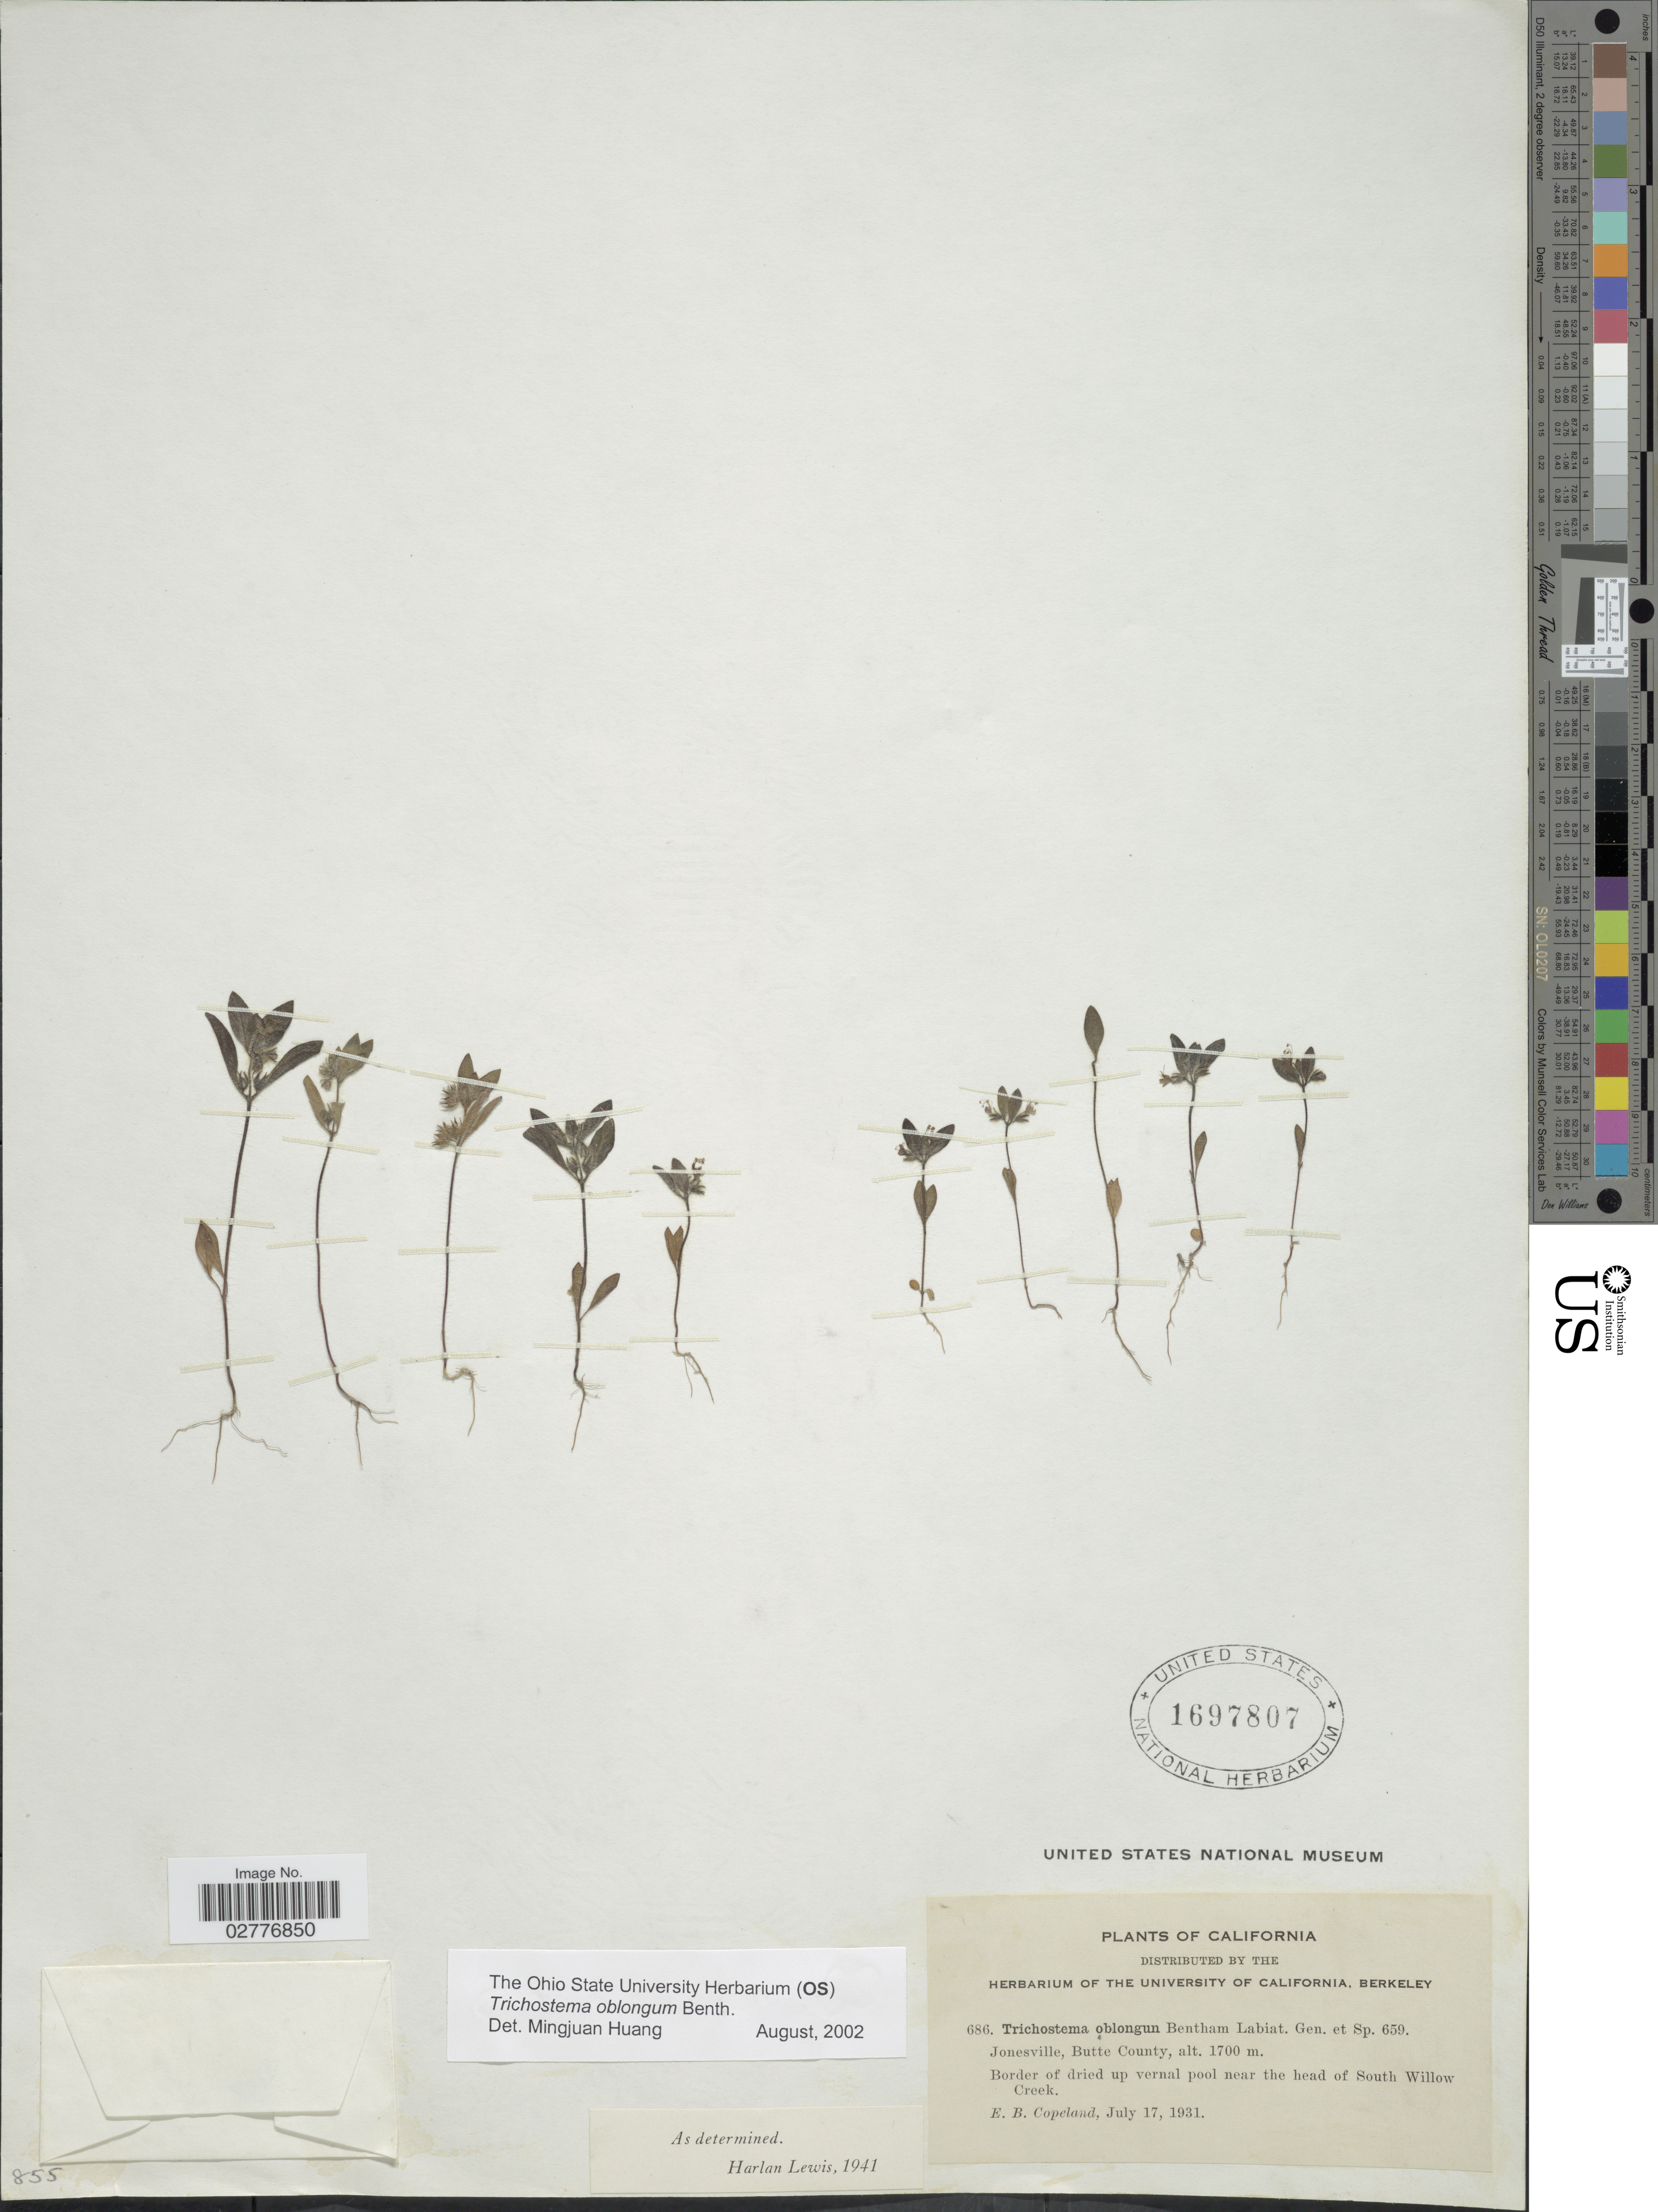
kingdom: Plantae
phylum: Tracheophyta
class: Magnoliopsida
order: Lamiales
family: Lamiaceae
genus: Trichostema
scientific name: Trichostema oblongum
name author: Benth.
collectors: E. B. Copeland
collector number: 686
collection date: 1931-07-17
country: United States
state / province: California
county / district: Butte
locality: Jonesville, Butte County. Border of dried up vernal pool near the head of South Willow Creek.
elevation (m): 1700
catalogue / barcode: US 1697807